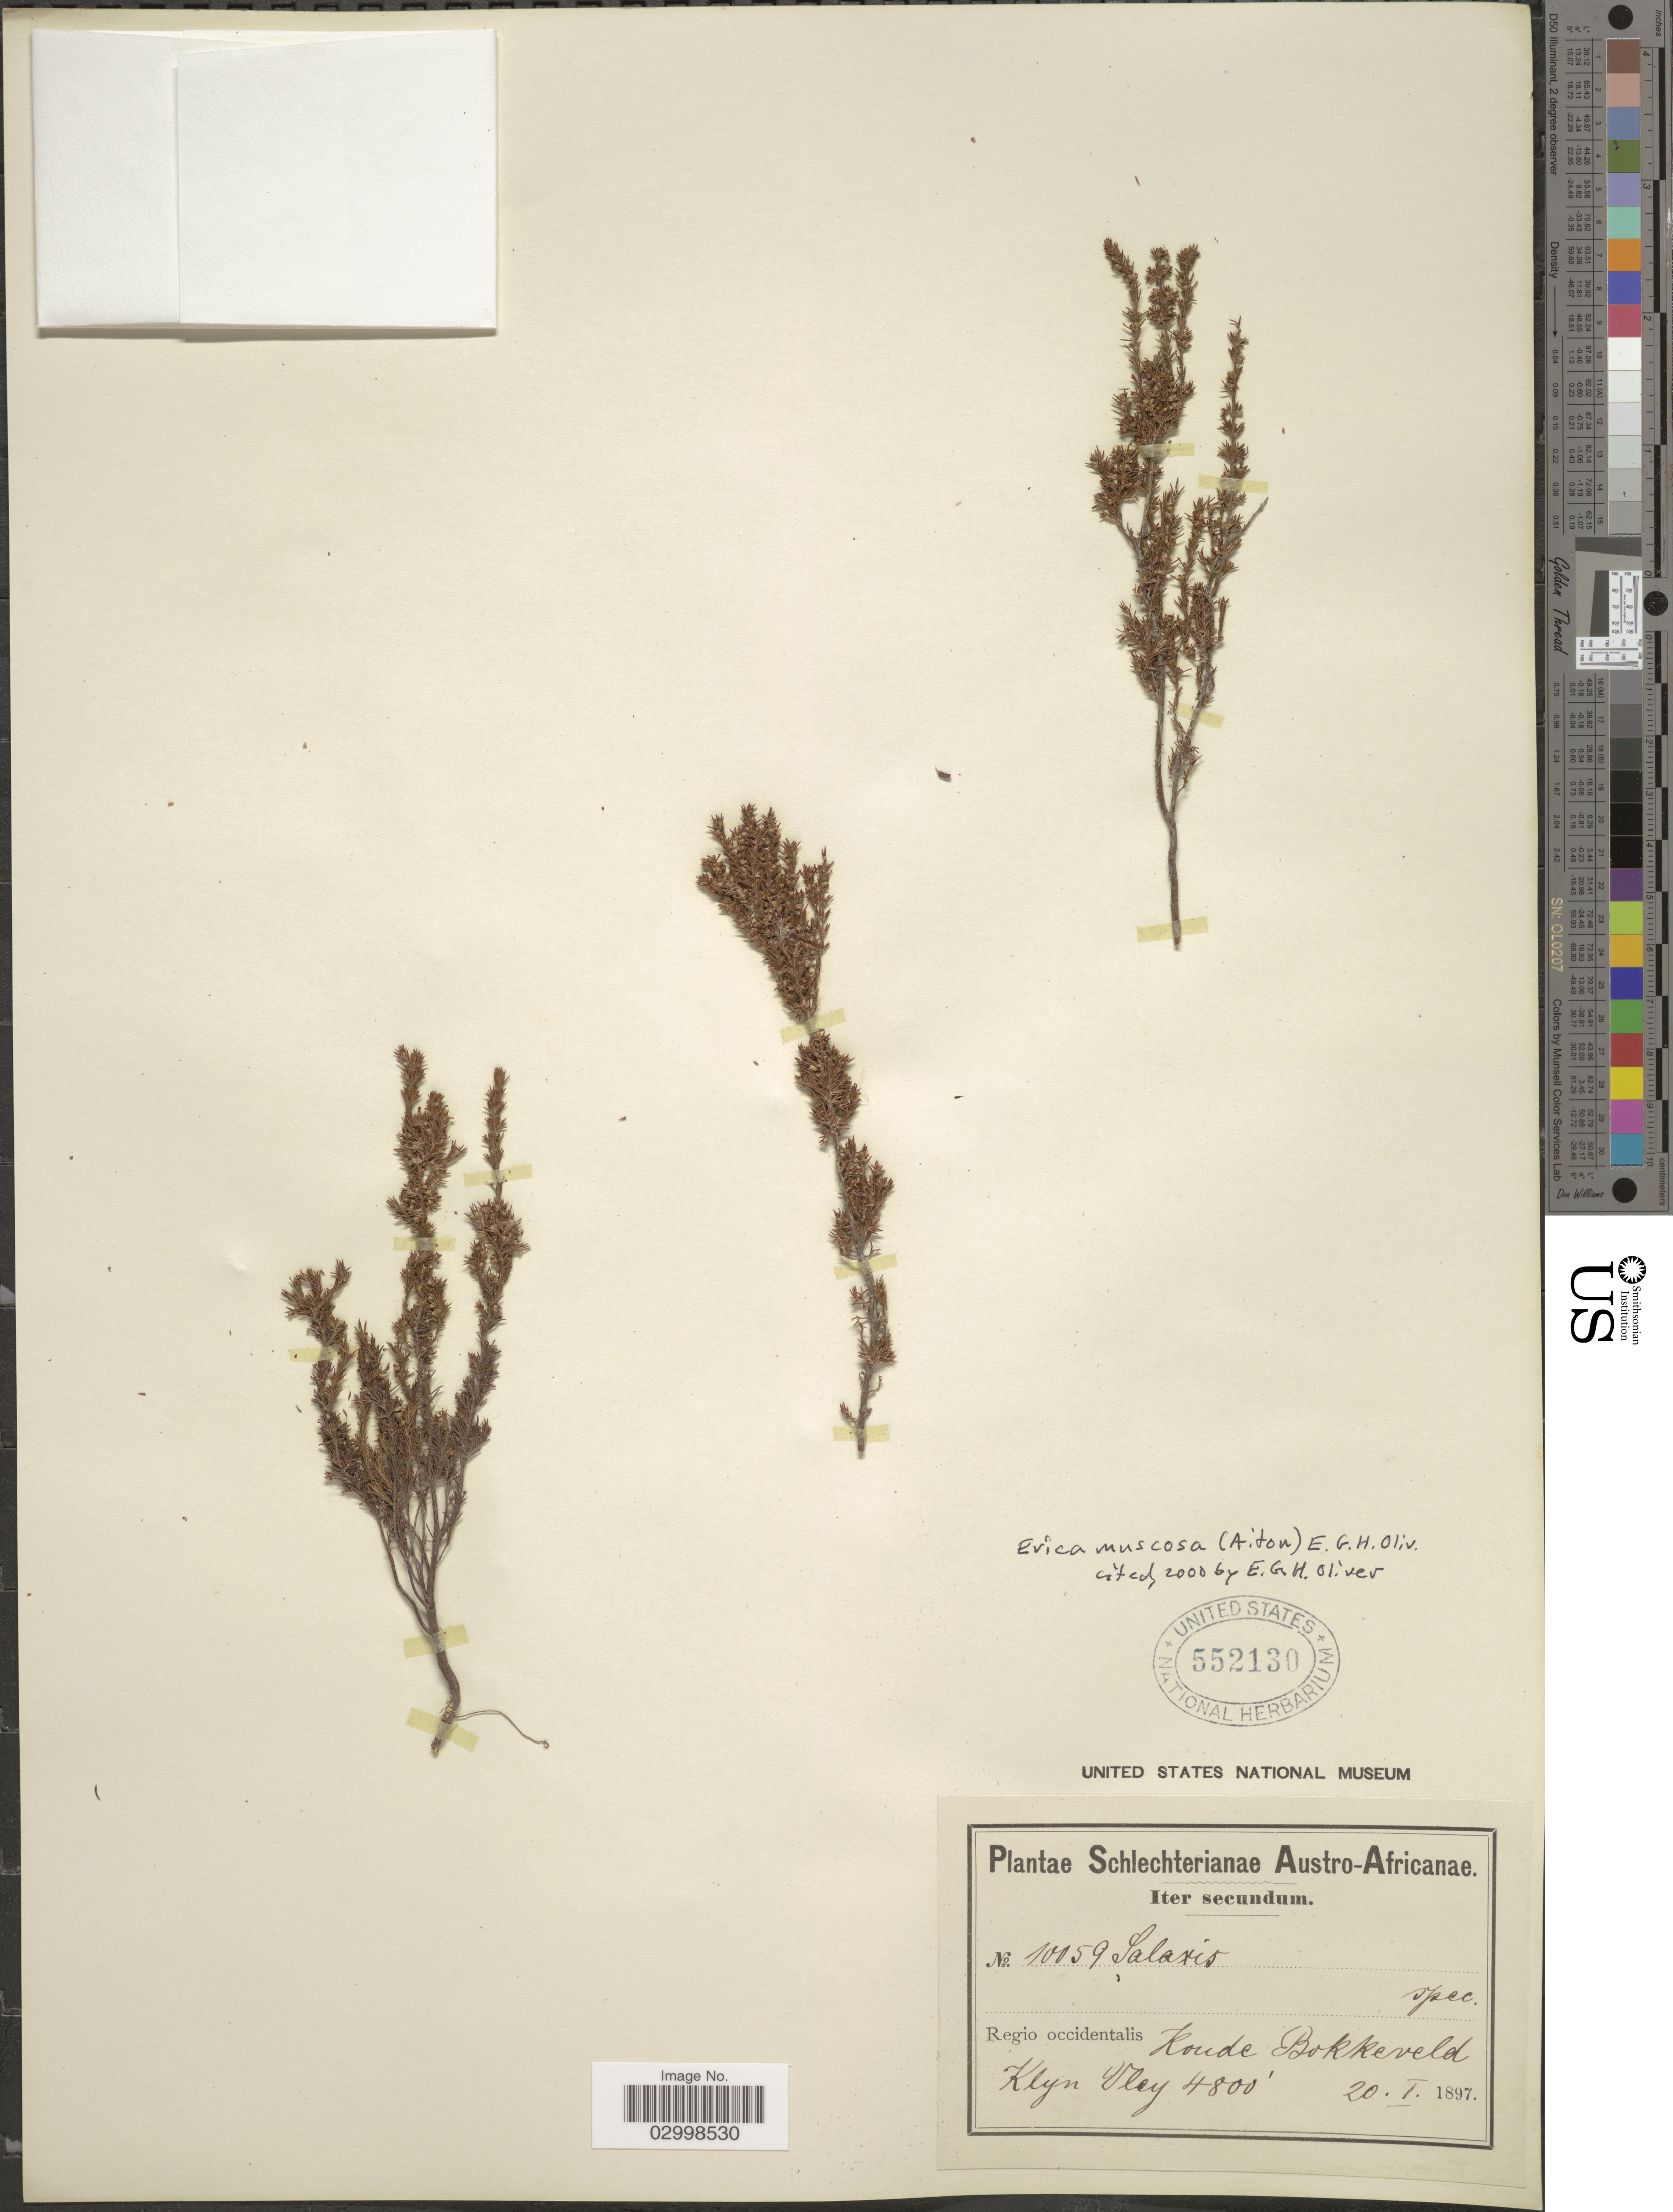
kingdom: Plantae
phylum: Tracheophyta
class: Magnoliopsida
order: Ericales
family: Ericaceae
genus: Erica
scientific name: Erica muscosa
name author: (Aiton) E.G.H. Oliv.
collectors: Schlechter, --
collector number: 10059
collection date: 1897-01-20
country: South Africa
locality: Austro-Africanae, Regio occidentalis, Koude Bokkeveld, Klyn Vley.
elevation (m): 1463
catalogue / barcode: US 552130